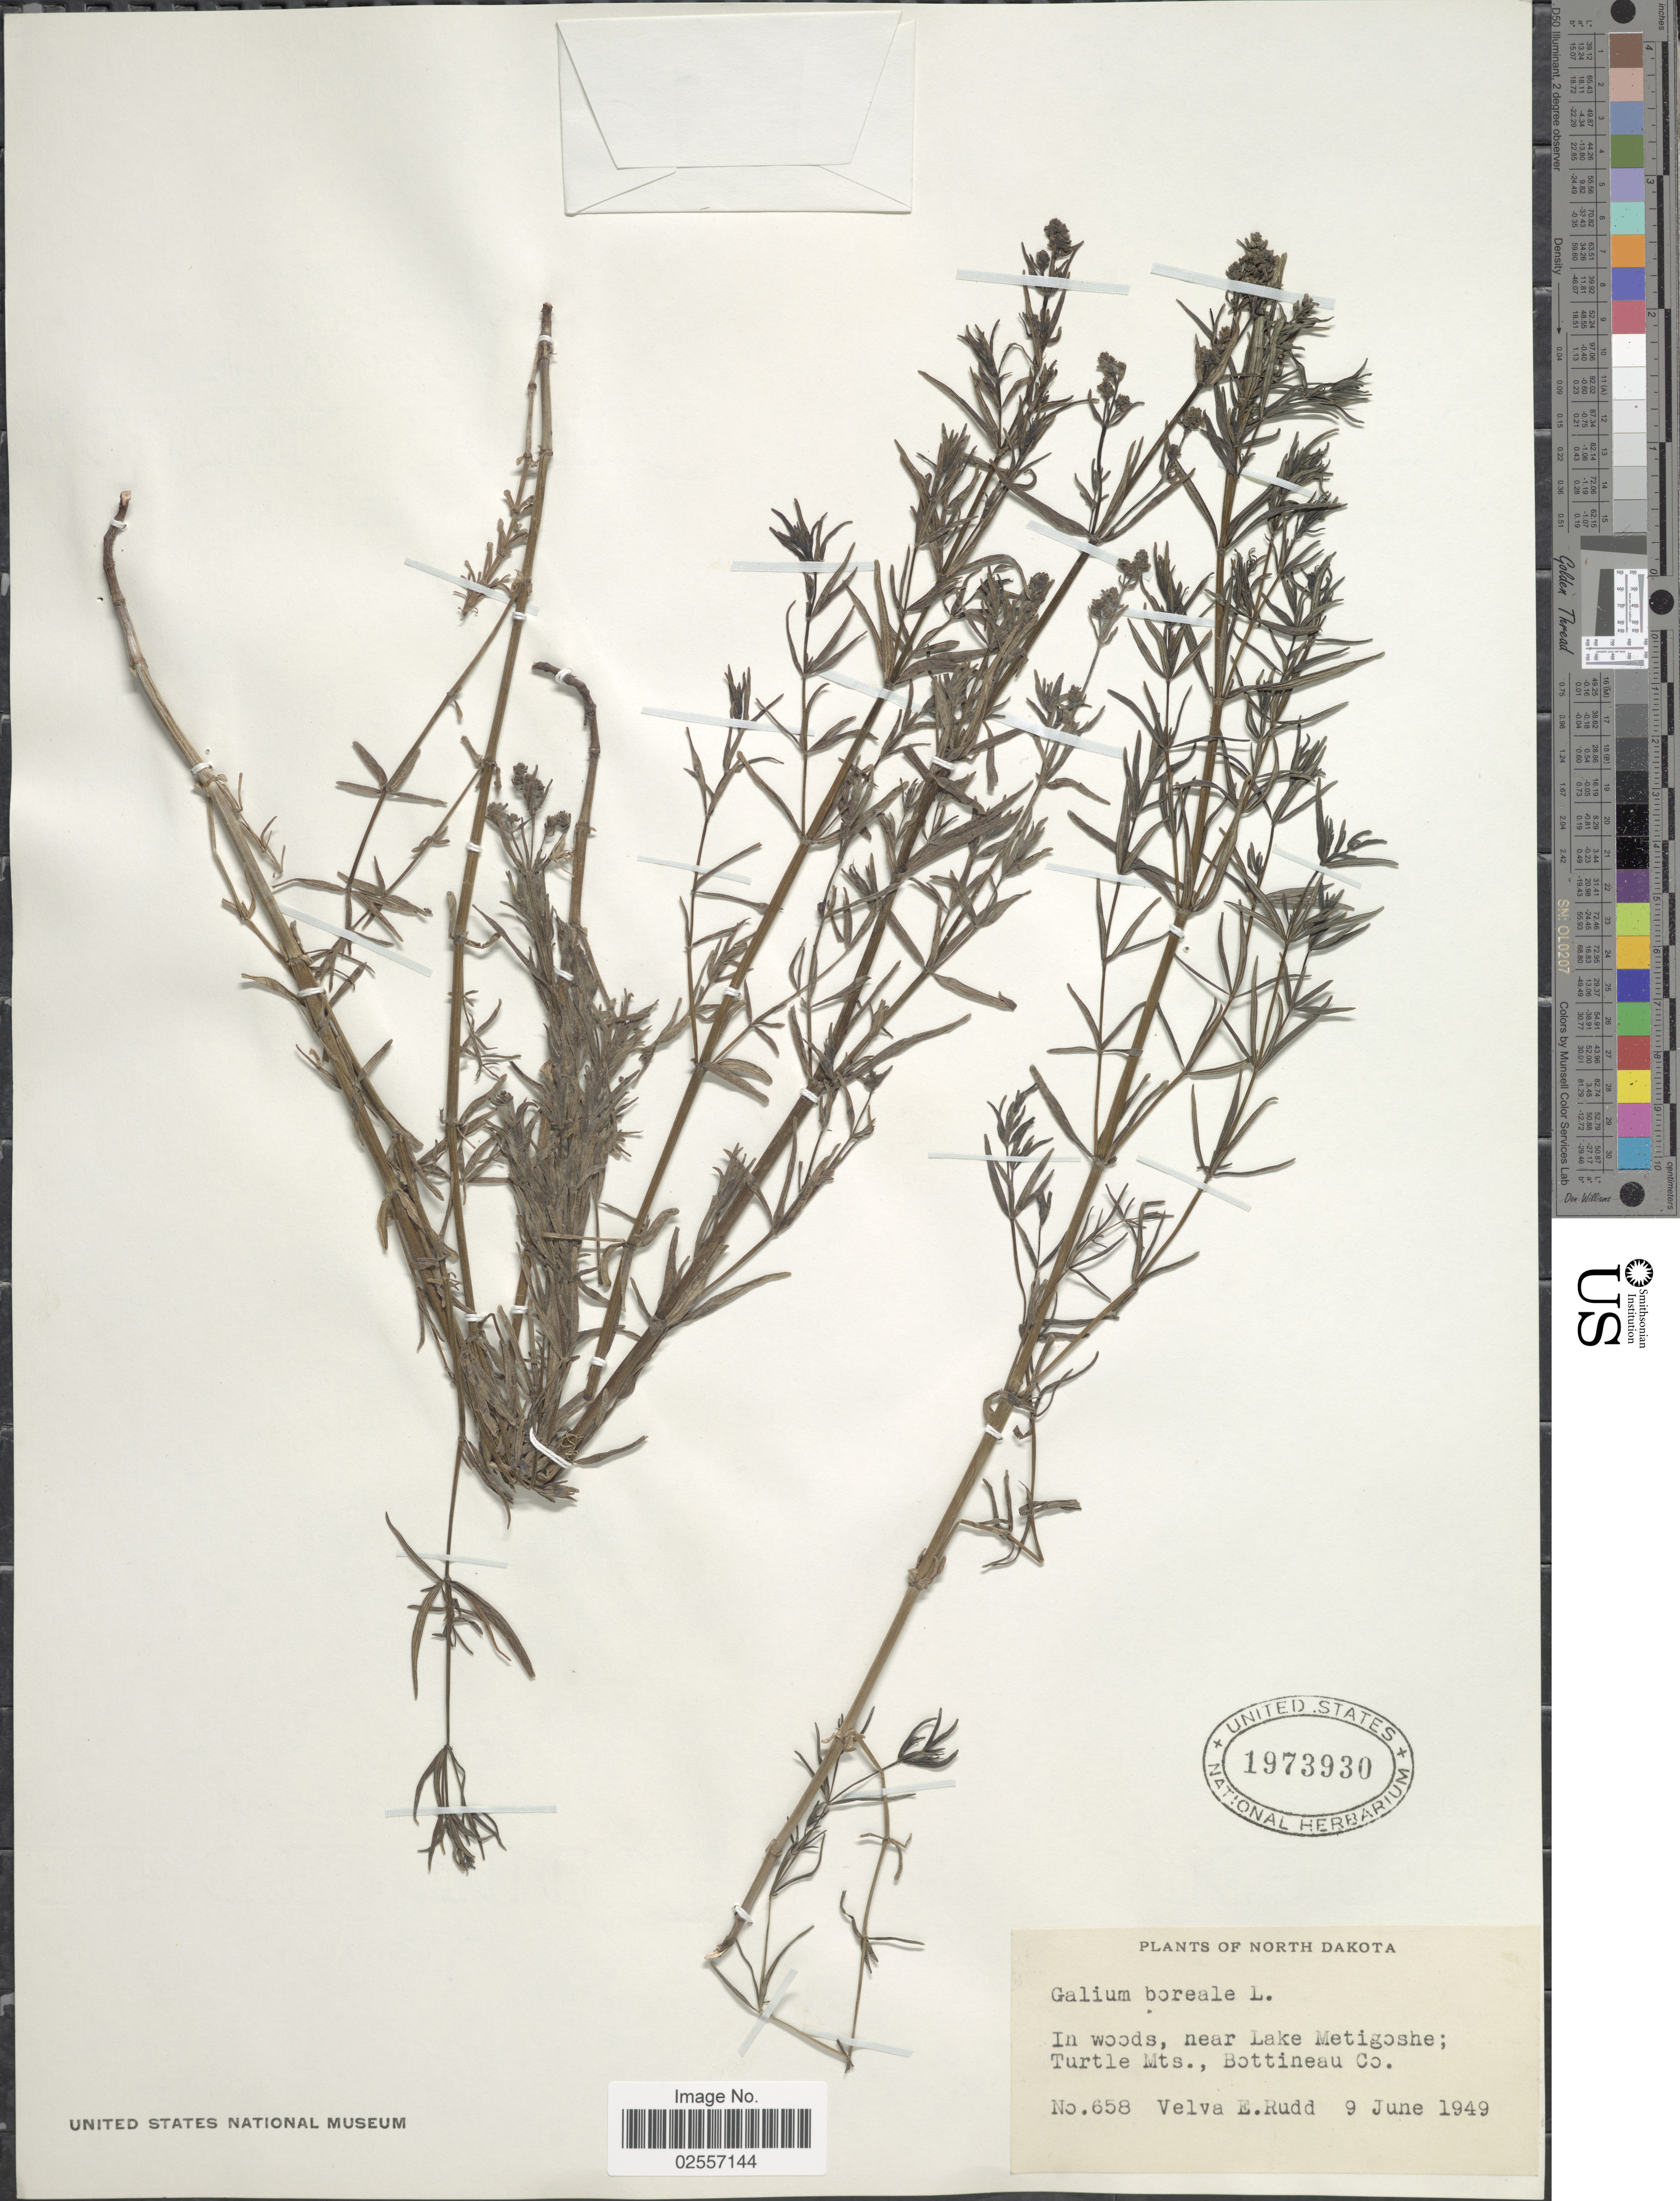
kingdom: Plantae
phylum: Tracheophyta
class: Magnoliopsida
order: Gentianales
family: Rubiaceae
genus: Galium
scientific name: Galium boreale L.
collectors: V. E. Rudd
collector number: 658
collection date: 1949-07-09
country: United States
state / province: North Dakota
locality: Near Lake Metigoshe; Turtle Mts., Bottineau Co.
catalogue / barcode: US 1973930